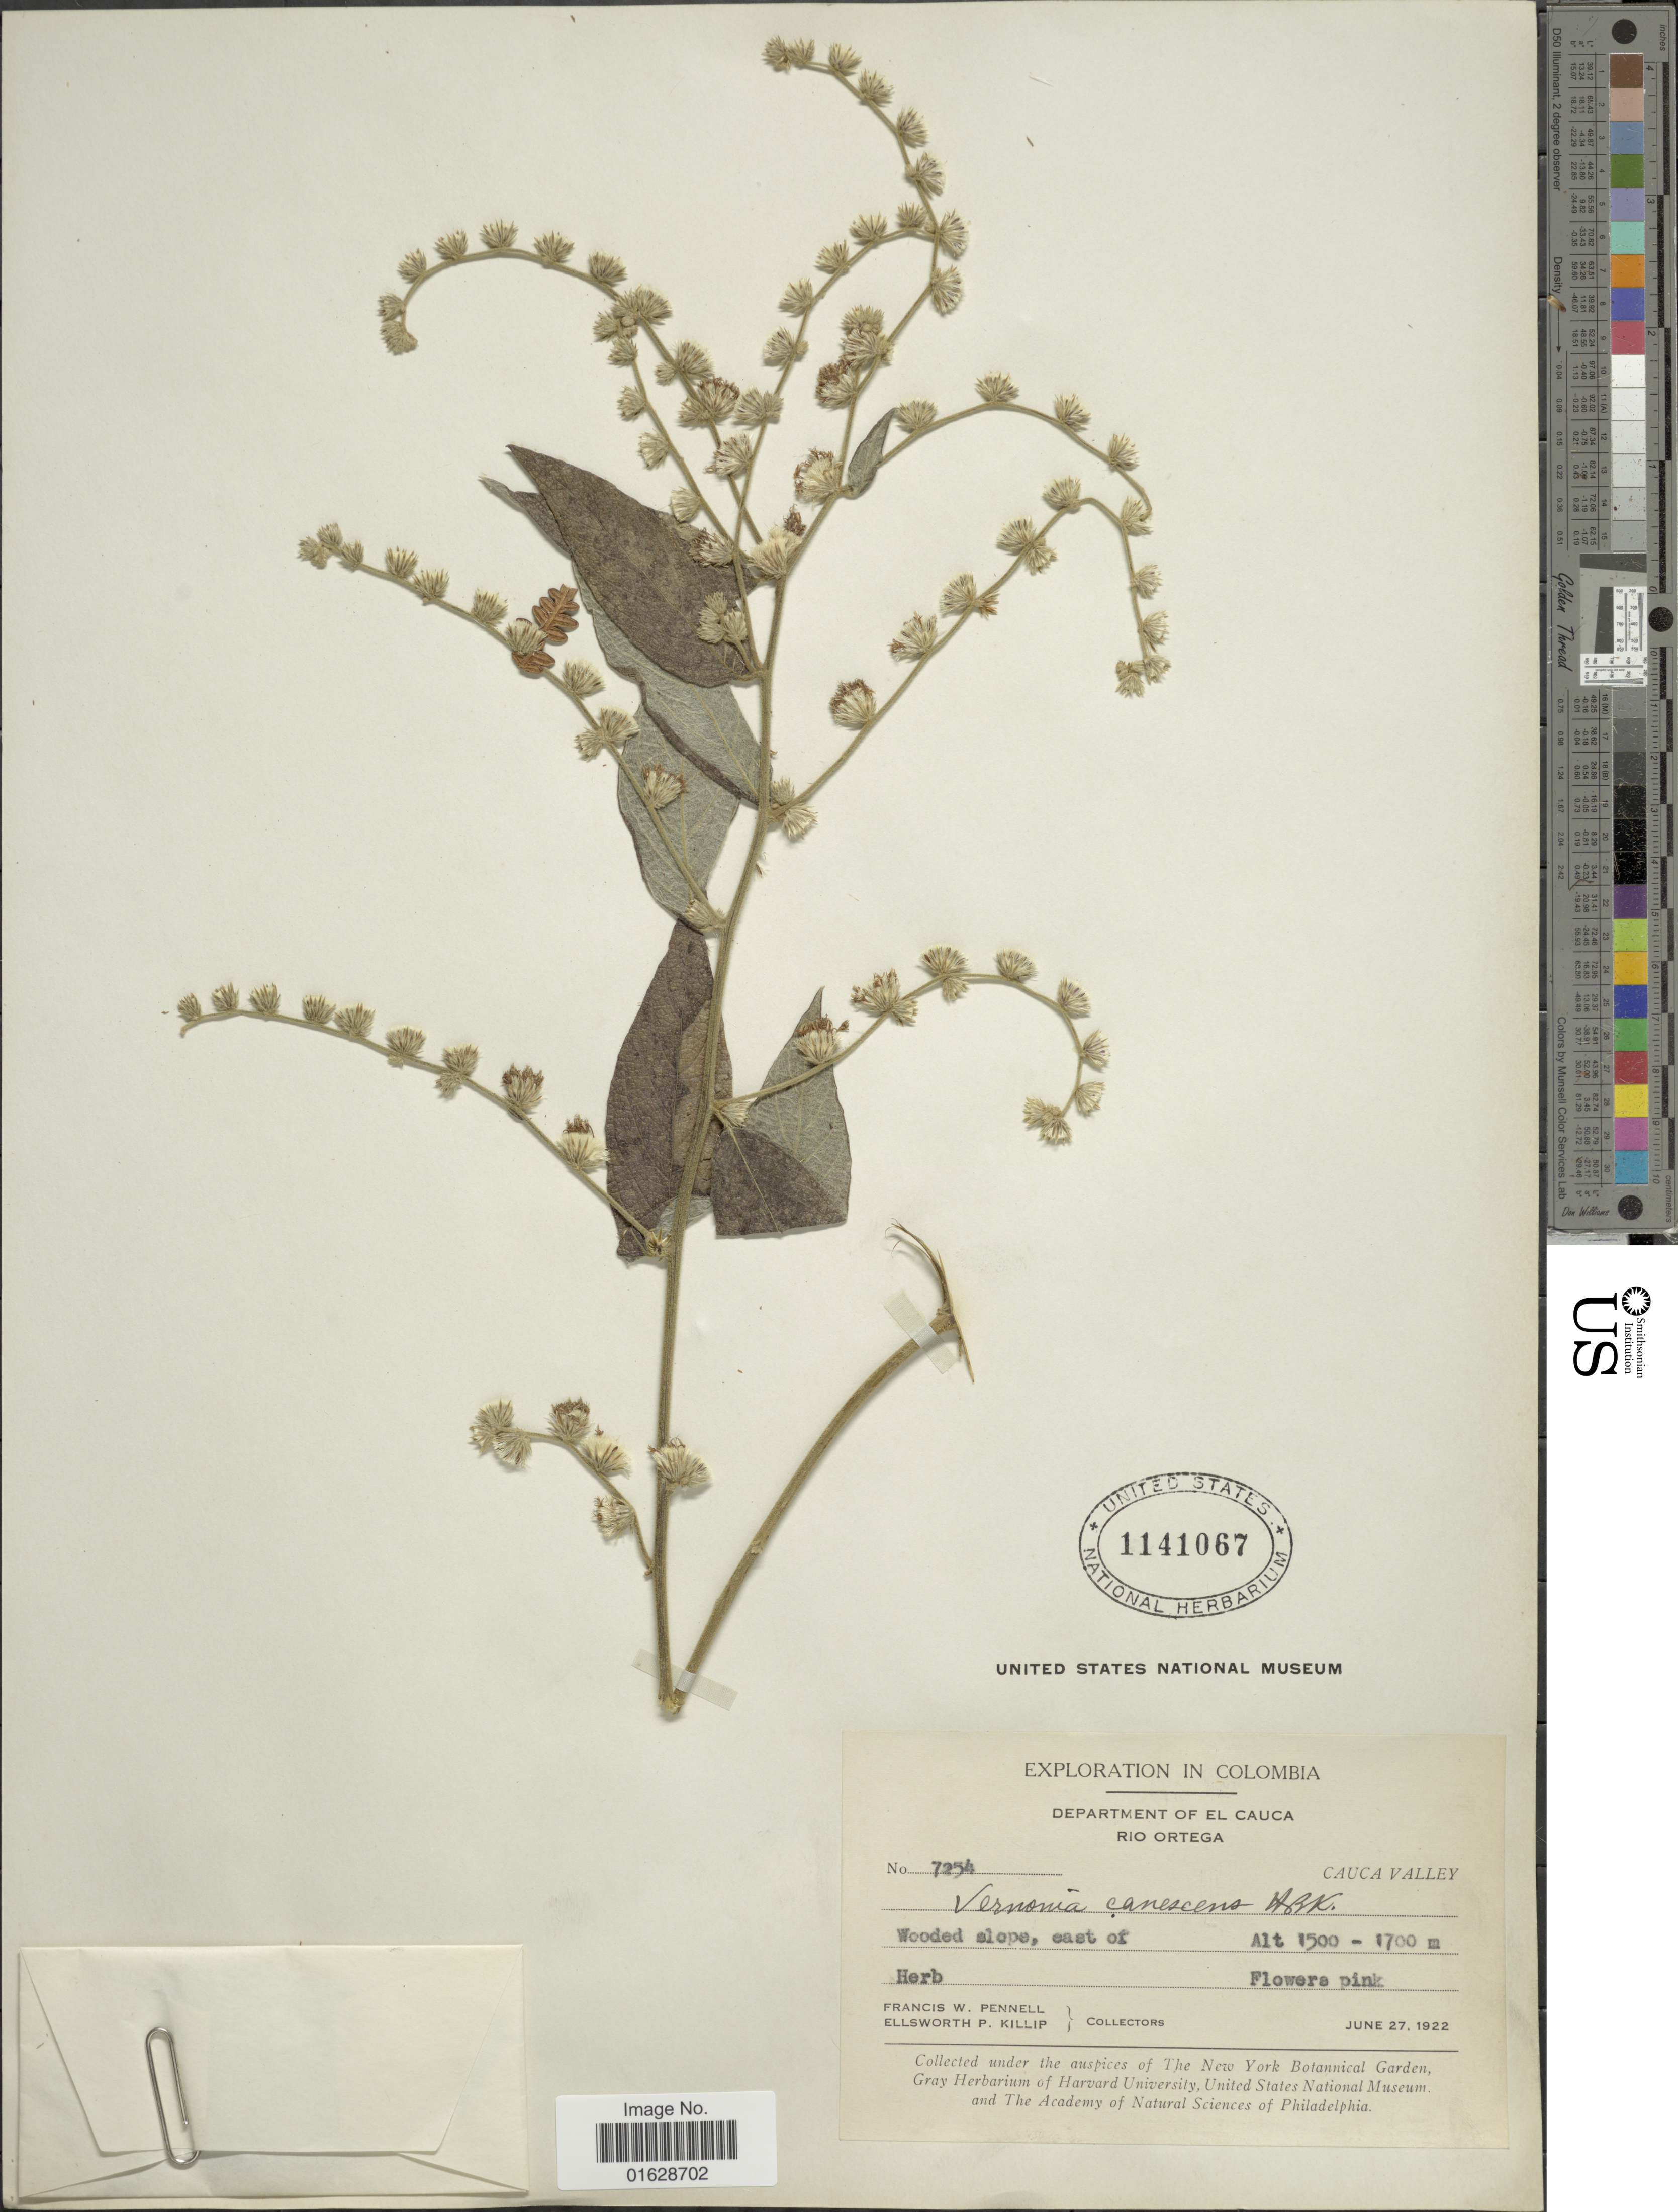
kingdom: Plantae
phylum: Tracheophyta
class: Magnoliopsida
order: Asterales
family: Asteraceae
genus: Lepidaploa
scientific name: Lepidaploa canescens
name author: (Kunth) H. Rob.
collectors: F. W. Pennell & E. P. Killip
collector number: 7254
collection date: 1922-06-27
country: Colombia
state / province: Cauca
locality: Colombia. Department of El Cauca. Rio Ortega. Cauca Valley. Wooded slope, east of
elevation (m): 1500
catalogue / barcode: US 1141067